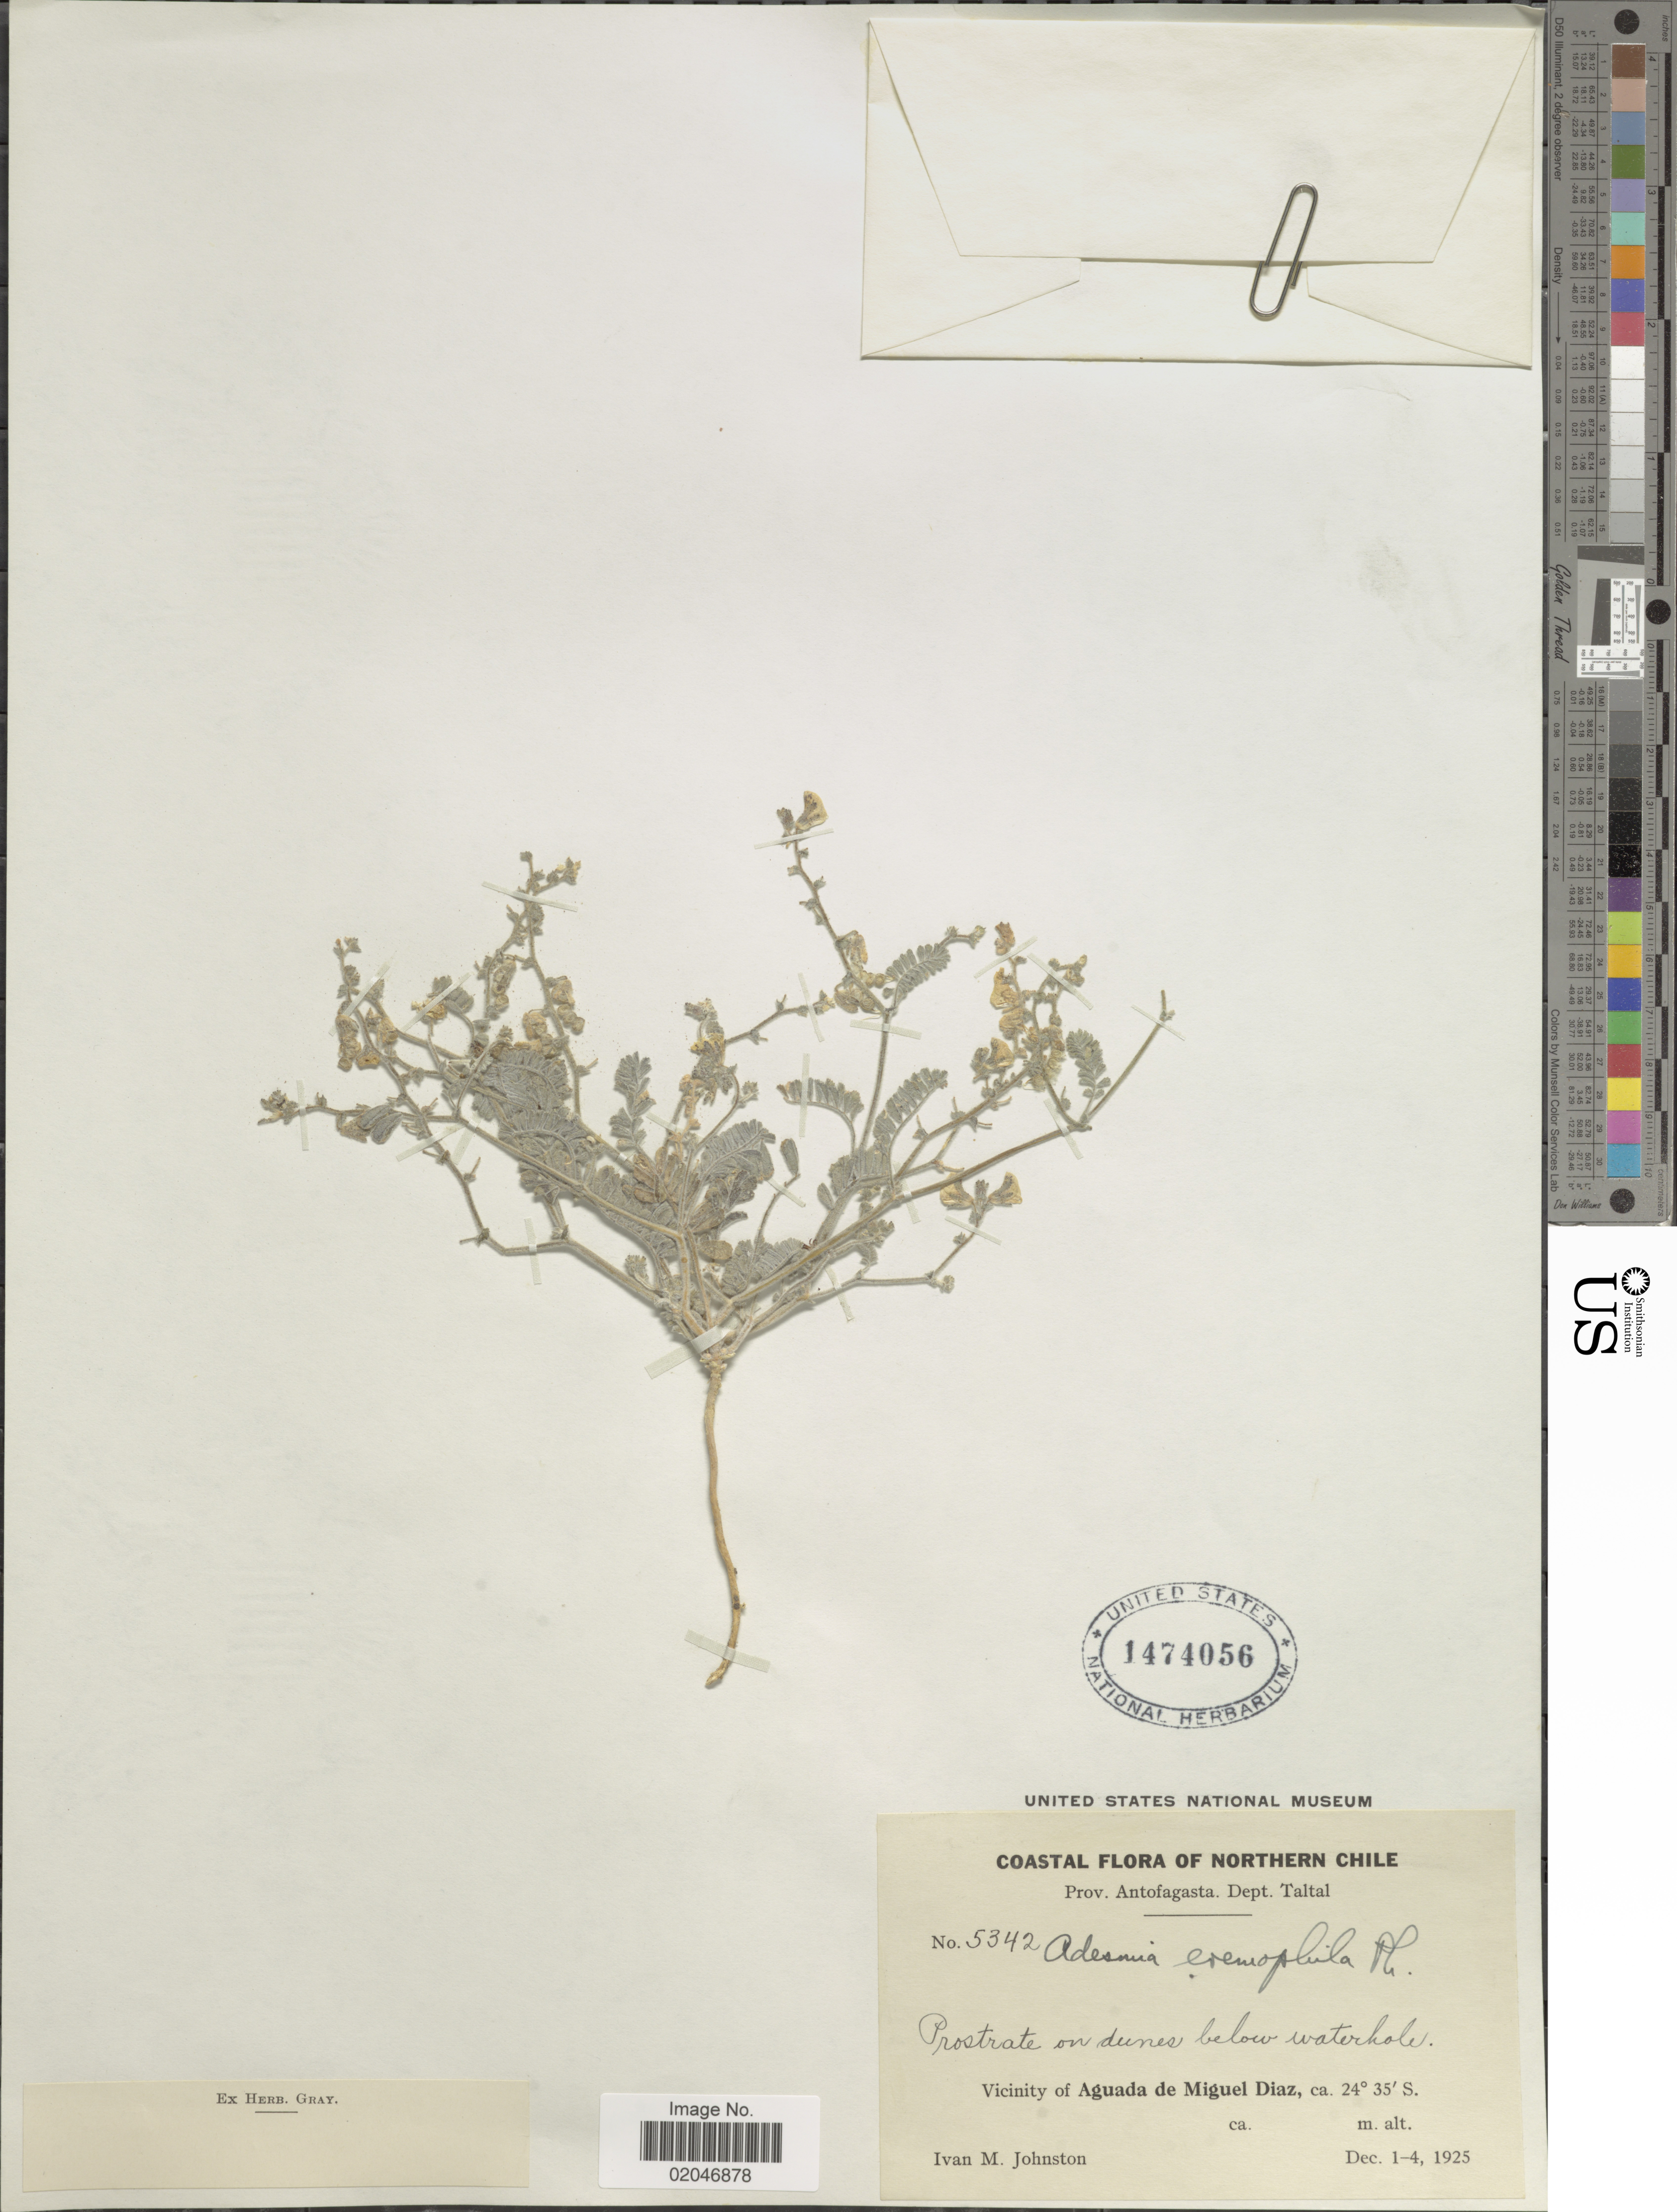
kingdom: Plantae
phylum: Tracheophyta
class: Magnoliopsida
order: Fabales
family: Fabaceae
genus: Adesmia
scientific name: Adesmia eremophila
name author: Phil.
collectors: I.M. Johnston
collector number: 5342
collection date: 1925-12-01/1925-12-04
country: Chile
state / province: Antofagasta (II)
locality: Northern Chile, Dept. Taltal. Vicinity of Aguada de Miguel Diaz.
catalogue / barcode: US 1474056